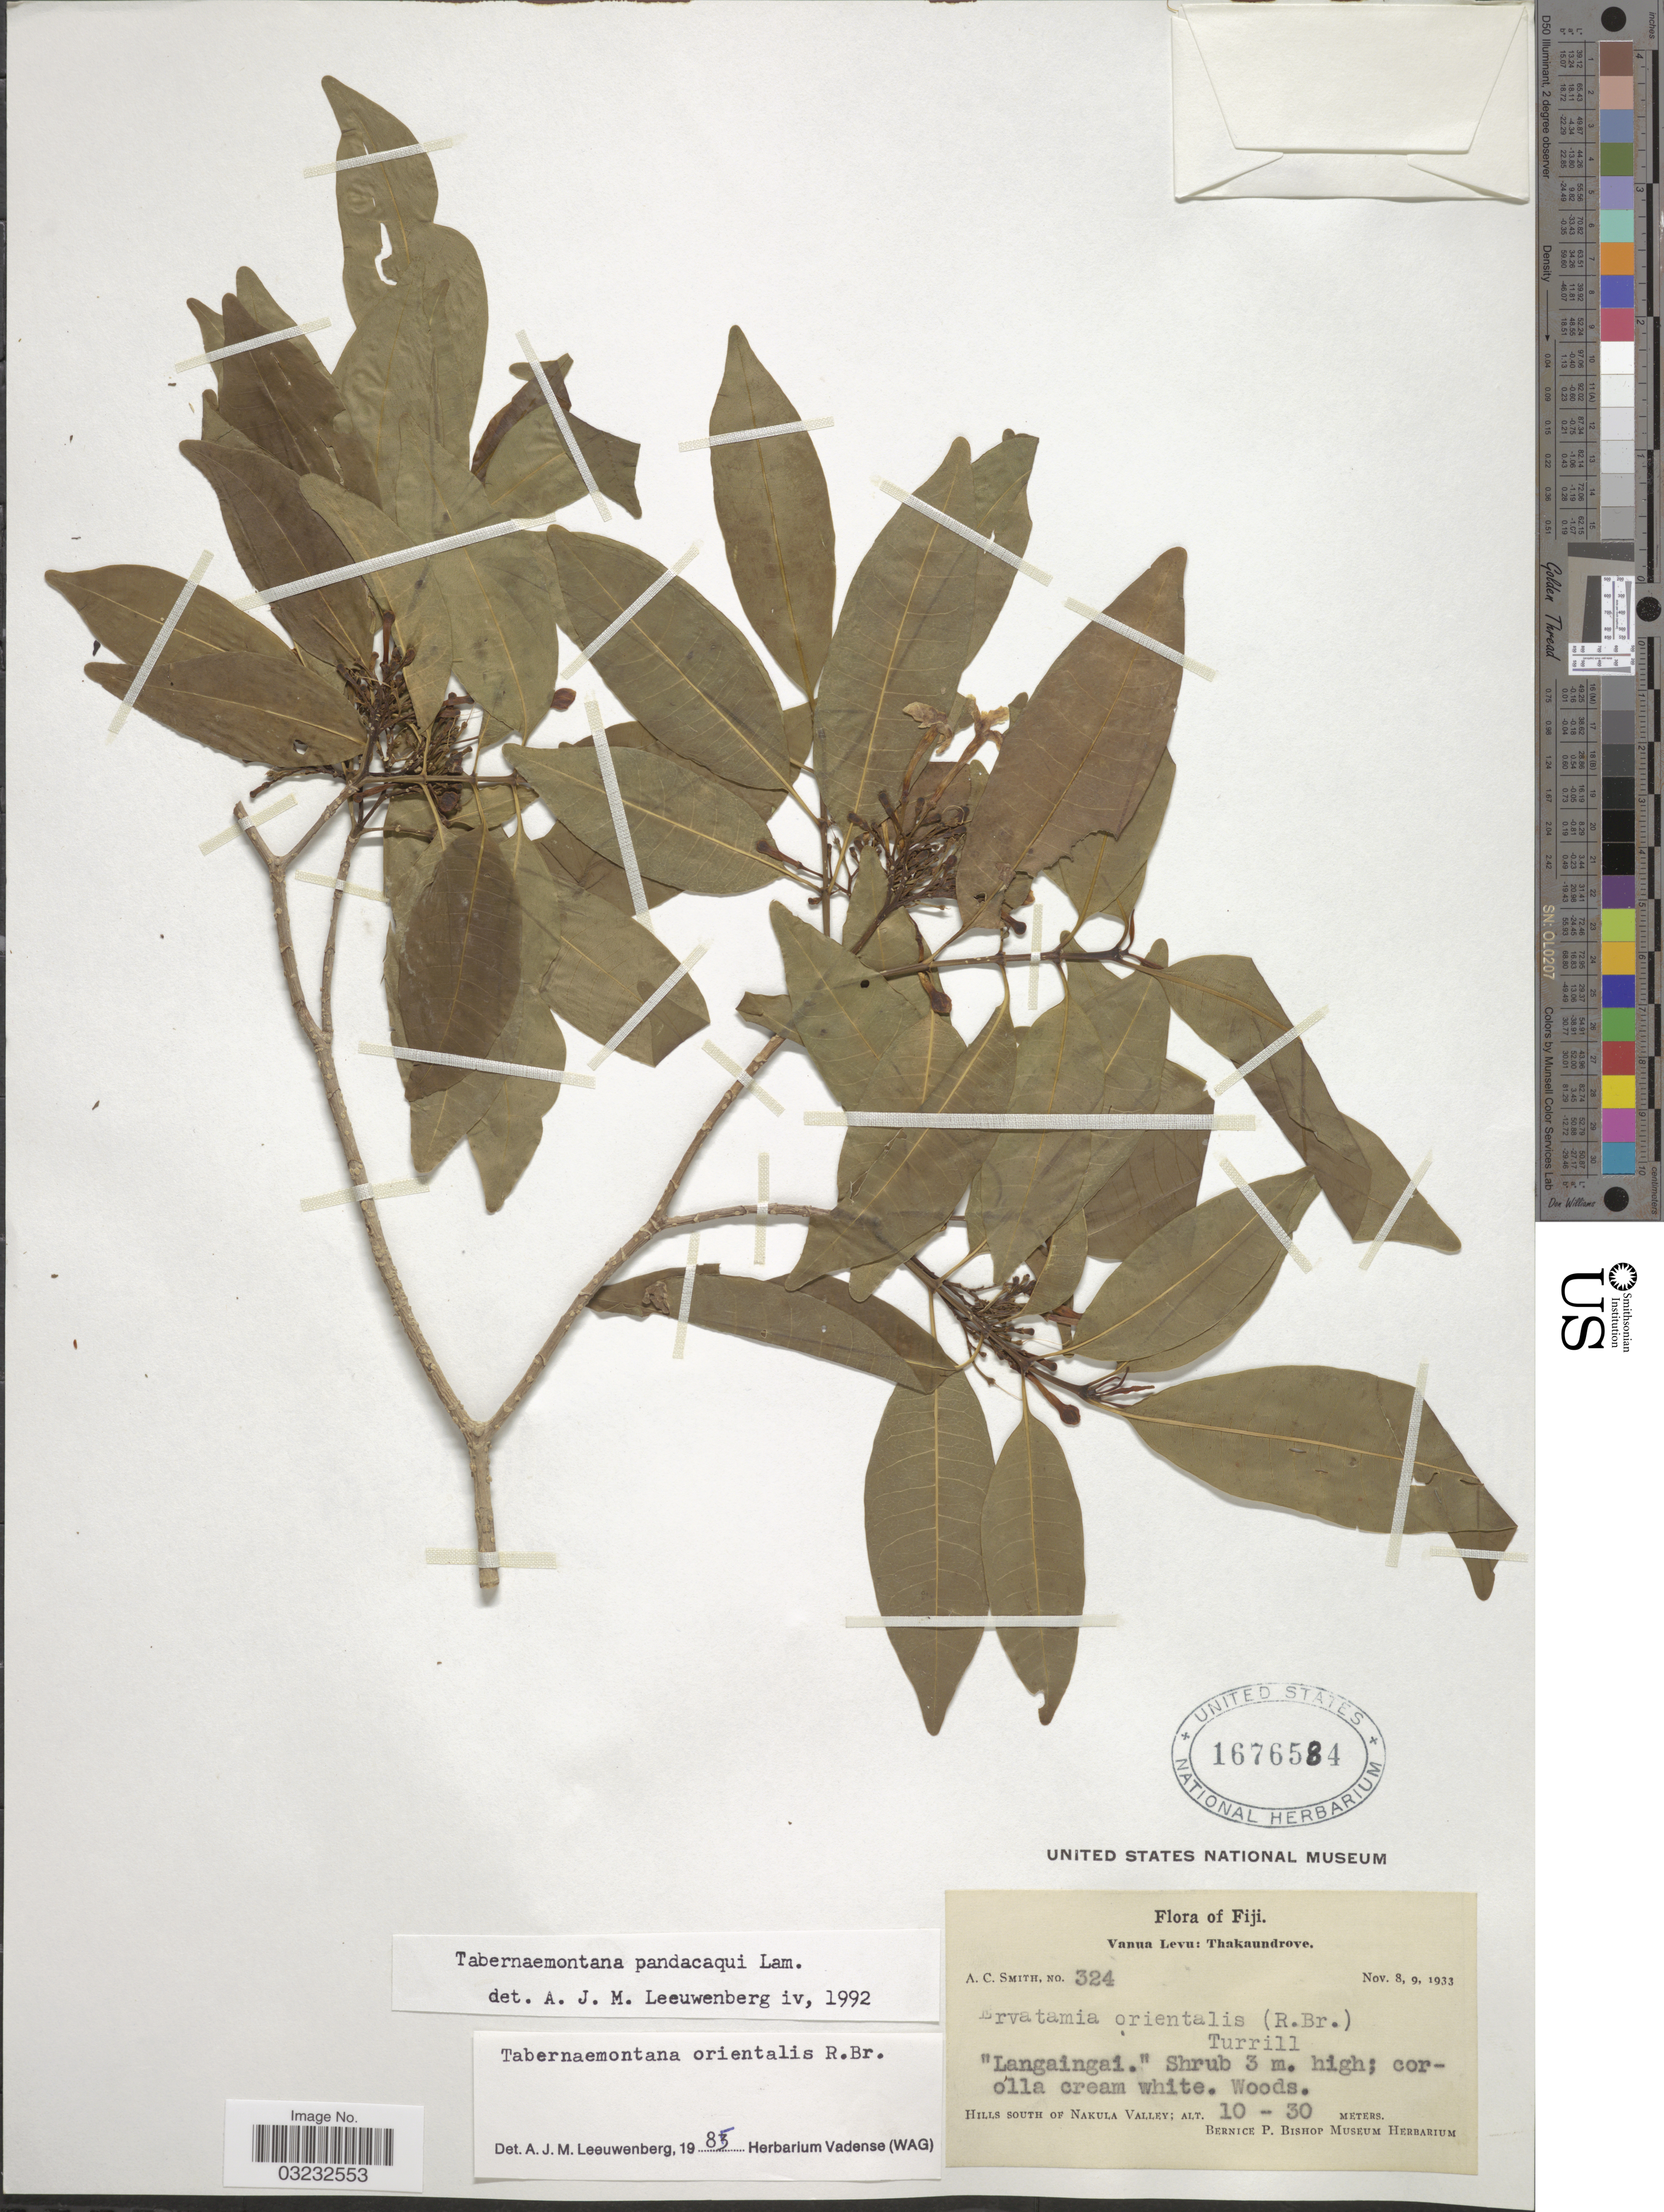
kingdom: Plantae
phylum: Tracheophyta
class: Magnoliopsida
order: Gentianales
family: Apocynaceae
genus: Tabernaemontana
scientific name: Tabernaemontana pandacaqui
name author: Poir.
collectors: A. C. Smith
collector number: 324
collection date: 1933-11-08/1933-11-09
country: Fiji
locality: Vanua Levu: Thakaundrove. Hills South of Nakula Valley.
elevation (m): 10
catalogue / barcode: US 1676584